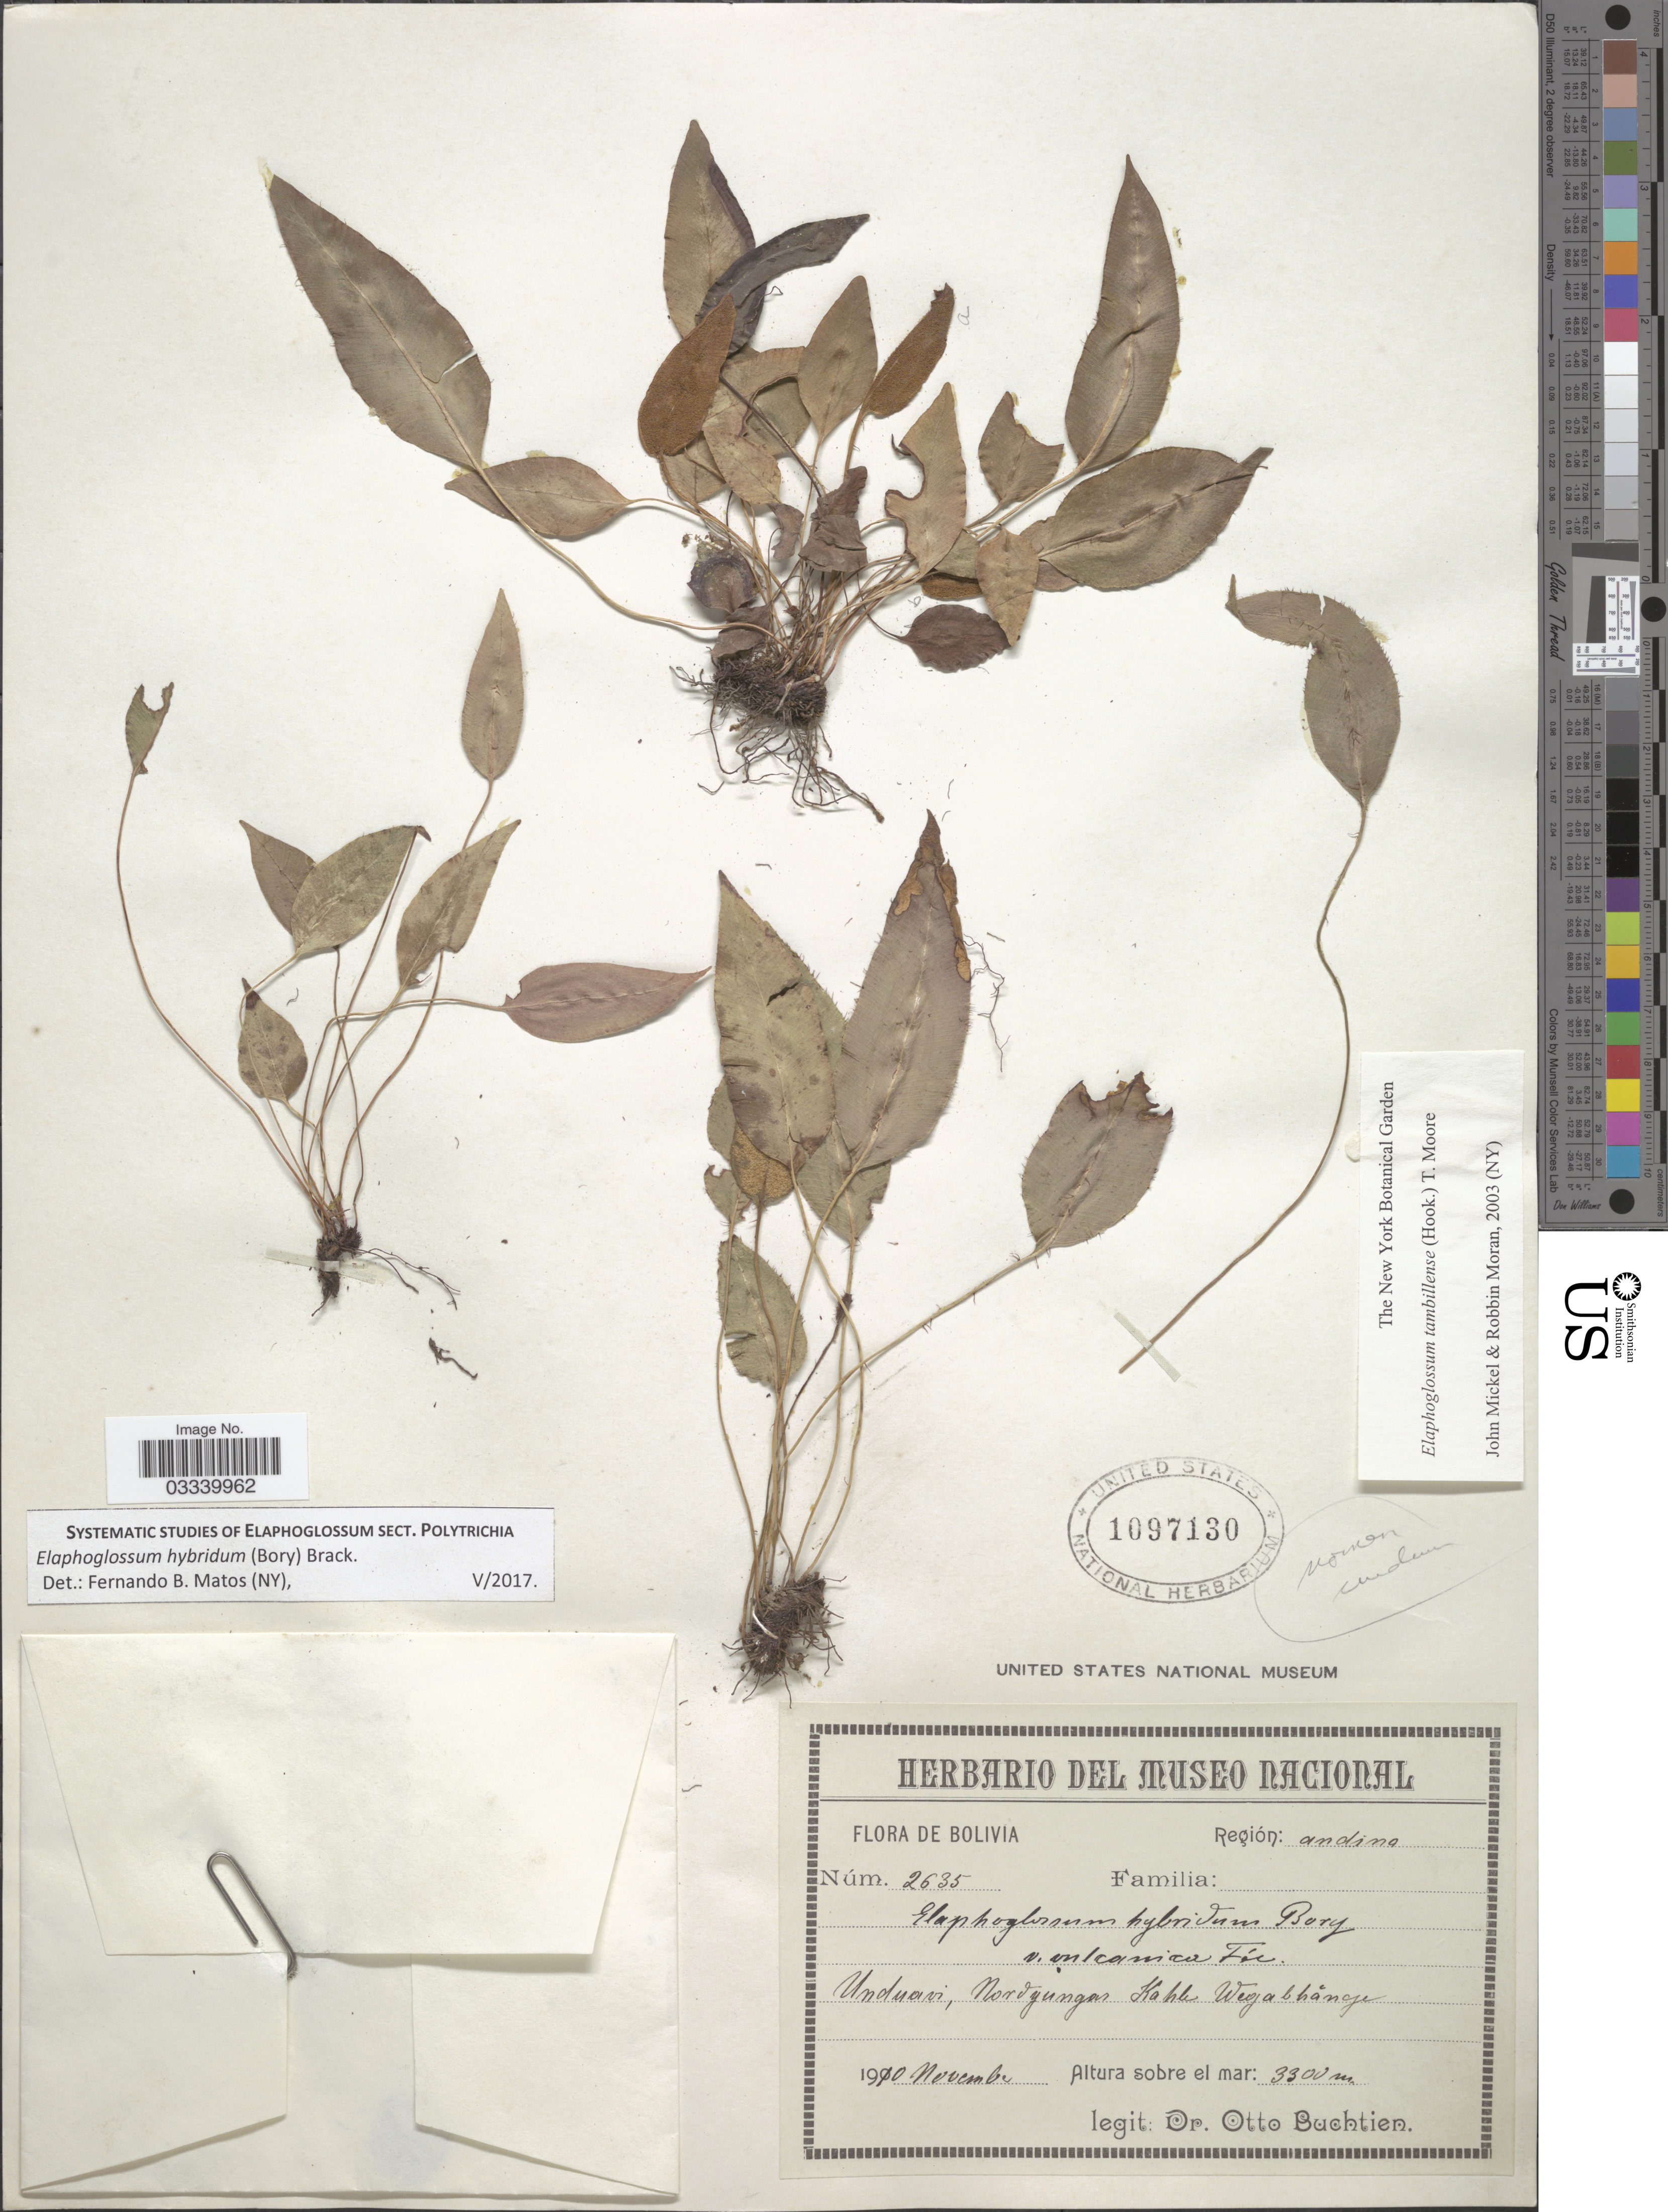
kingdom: Plantae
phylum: Tracheophyta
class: Polypodiopsida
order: Polypodiales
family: Dryopteridaceae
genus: Elaphoglossum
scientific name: Elaphoglossum hybridum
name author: (Bory) T. Moore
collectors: O. Buchtien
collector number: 2635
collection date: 1910-11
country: Bolivia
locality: Región: andina. Unduavi, Nordyungas Kahl Wegabhänge.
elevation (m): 3300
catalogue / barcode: US 1097130